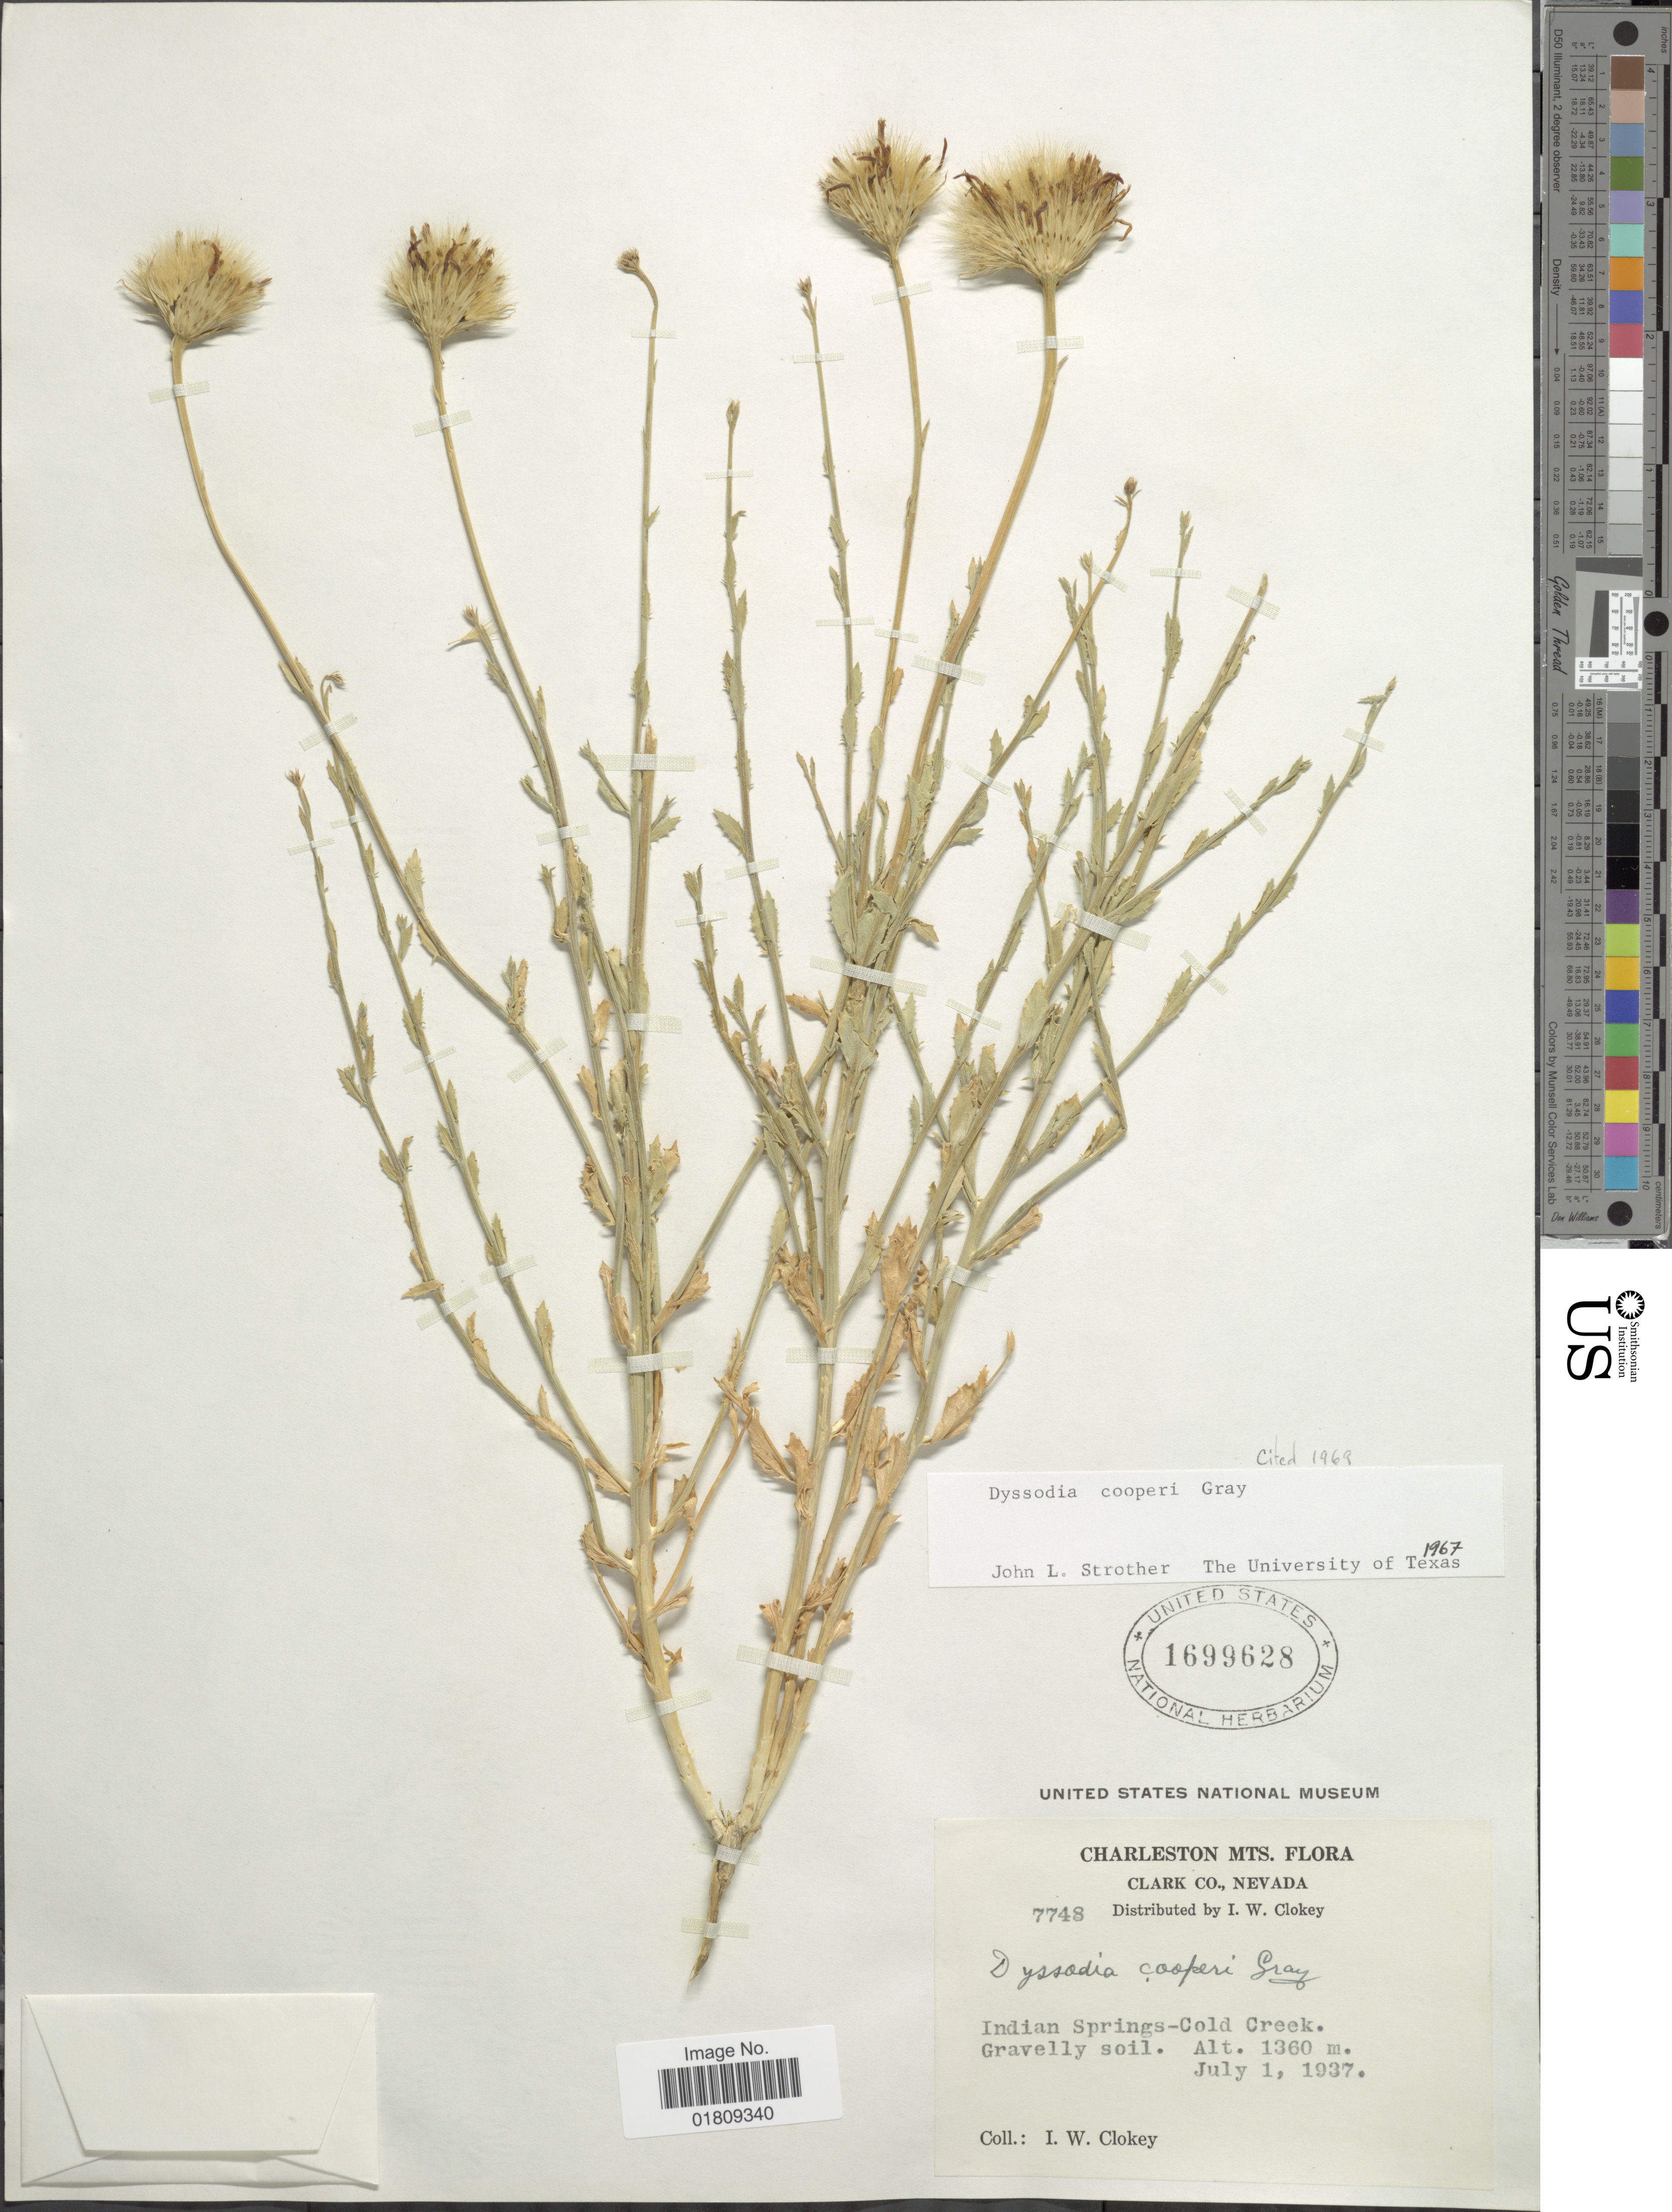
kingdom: Plantae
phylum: Tracheophyta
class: Magnoliopsida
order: Asterales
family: Asteraceae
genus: Dyssodia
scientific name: Dyssodia cooperi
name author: A. Gray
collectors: I. W. Clokey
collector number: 7748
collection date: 1937-07-01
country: United States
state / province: Nevada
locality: Charleston Mts., Clark Co., Indian Springs-Cold Creek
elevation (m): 1360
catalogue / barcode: US 1699628